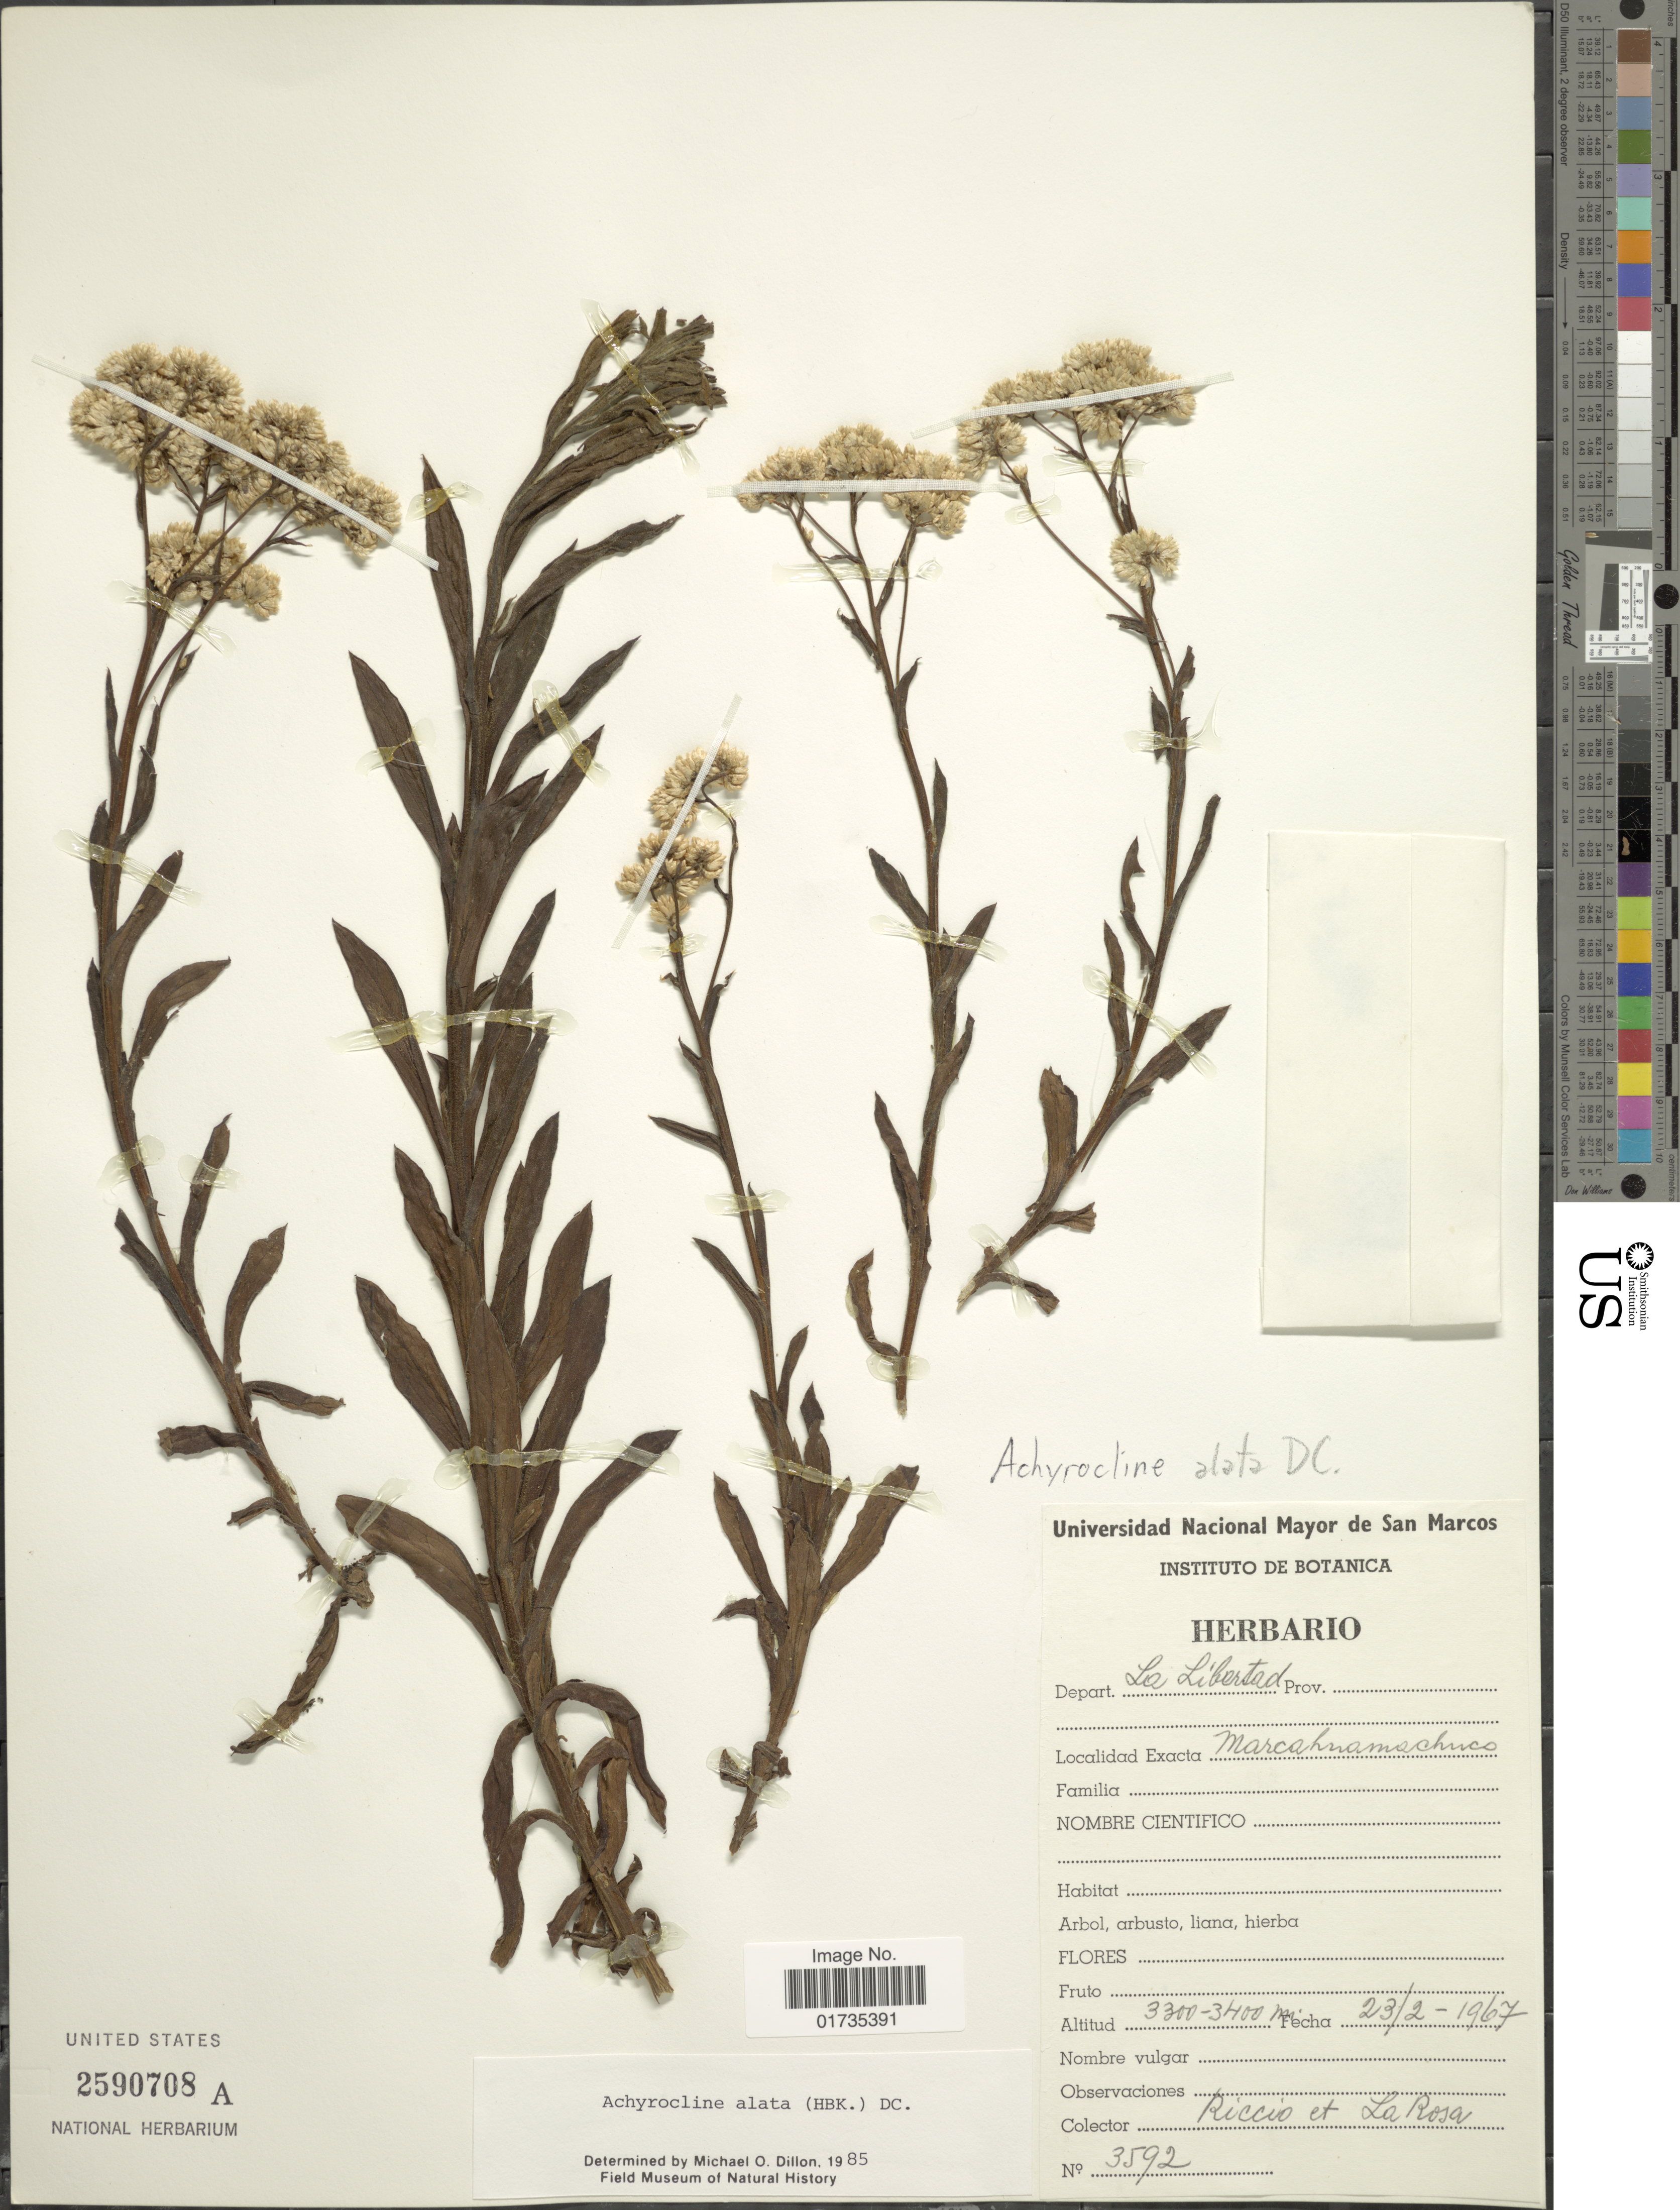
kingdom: Plantae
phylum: Tracheophyta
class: Magnoliopsida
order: Asterales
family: Asteraceae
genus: Achyrocline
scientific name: Achyrocline alata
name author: (Kunth) DC.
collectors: Riccio & -. La Rosa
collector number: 3592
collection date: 1967-02-23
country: Peru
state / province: La Libertad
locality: Depart La Libertad. Prov. Marcahuamochuco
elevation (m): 3300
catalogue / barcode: US 2590708A